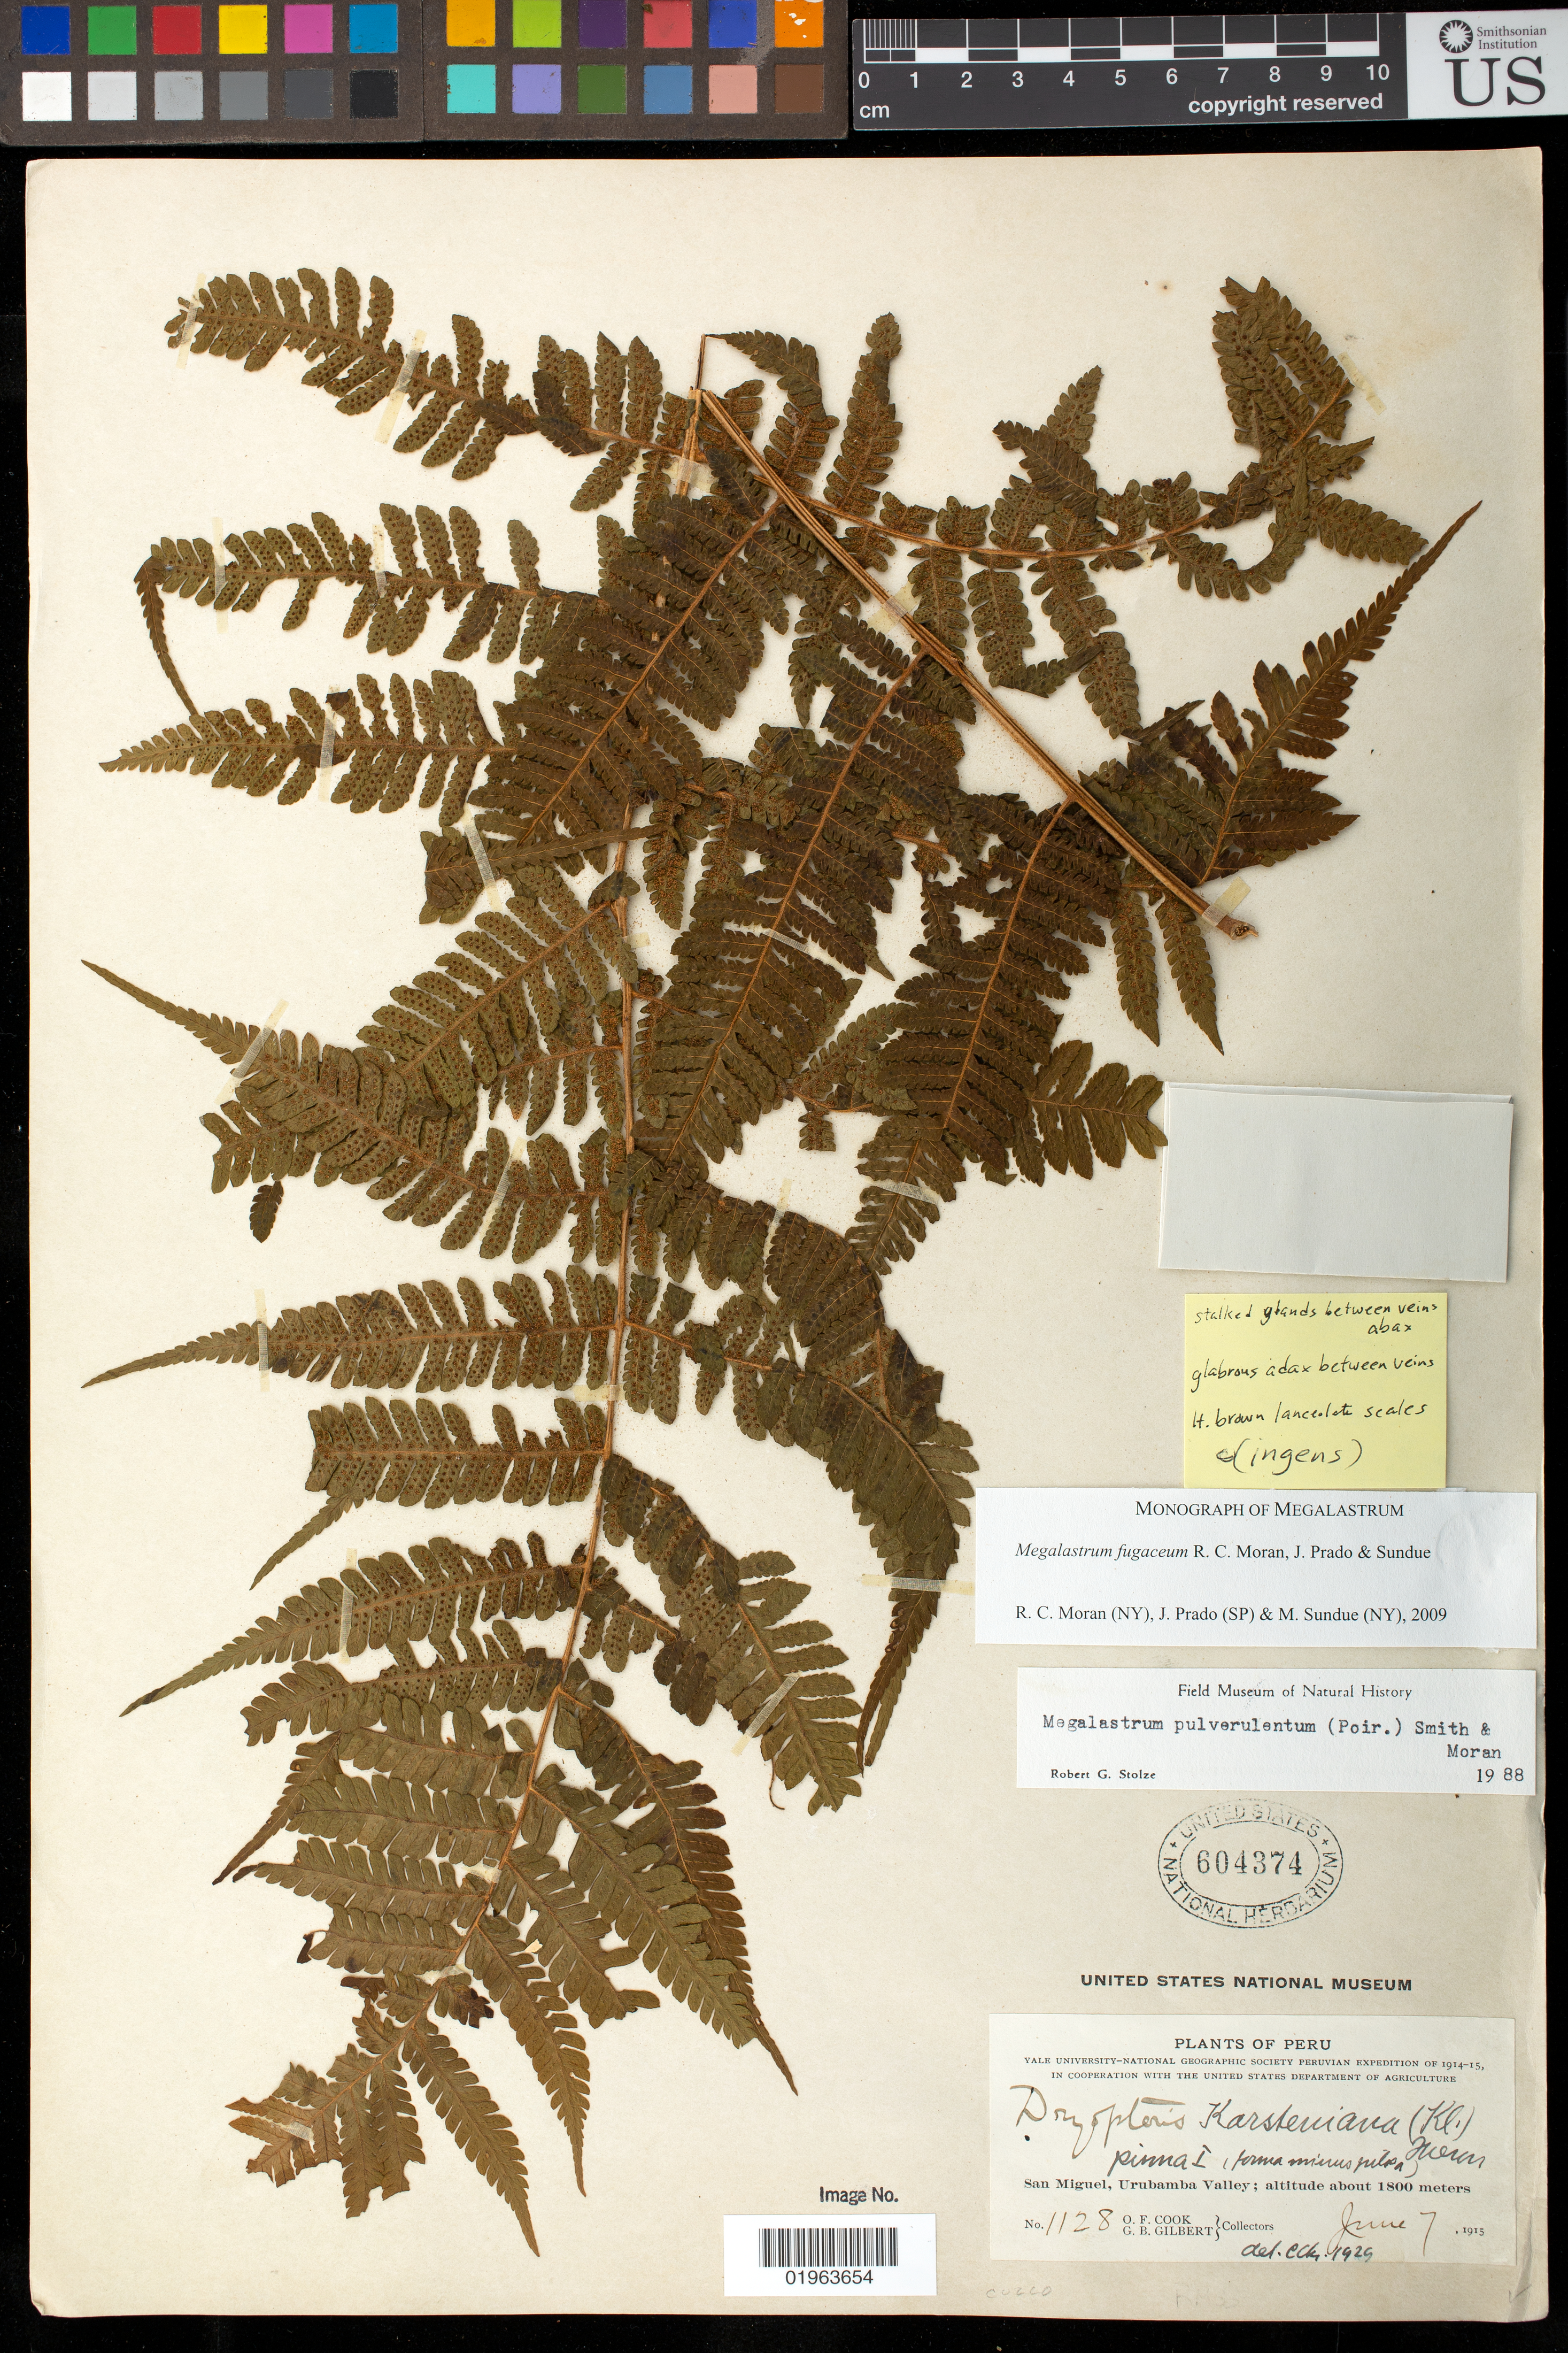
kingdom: Plantae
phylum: Tracheophyta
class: Polypodiopsida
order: Polypodiales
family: Dryopteridaceae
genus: Megalastrum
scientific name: Megalastrum fugaceum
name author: R.C. Moran et al.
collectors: O. F. Cook & G. B. Gilbert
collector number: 1128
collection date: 1915-06-07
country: Peru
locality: San Miguel, Urubamba Valley.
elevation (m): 1800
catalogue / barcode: US 604374